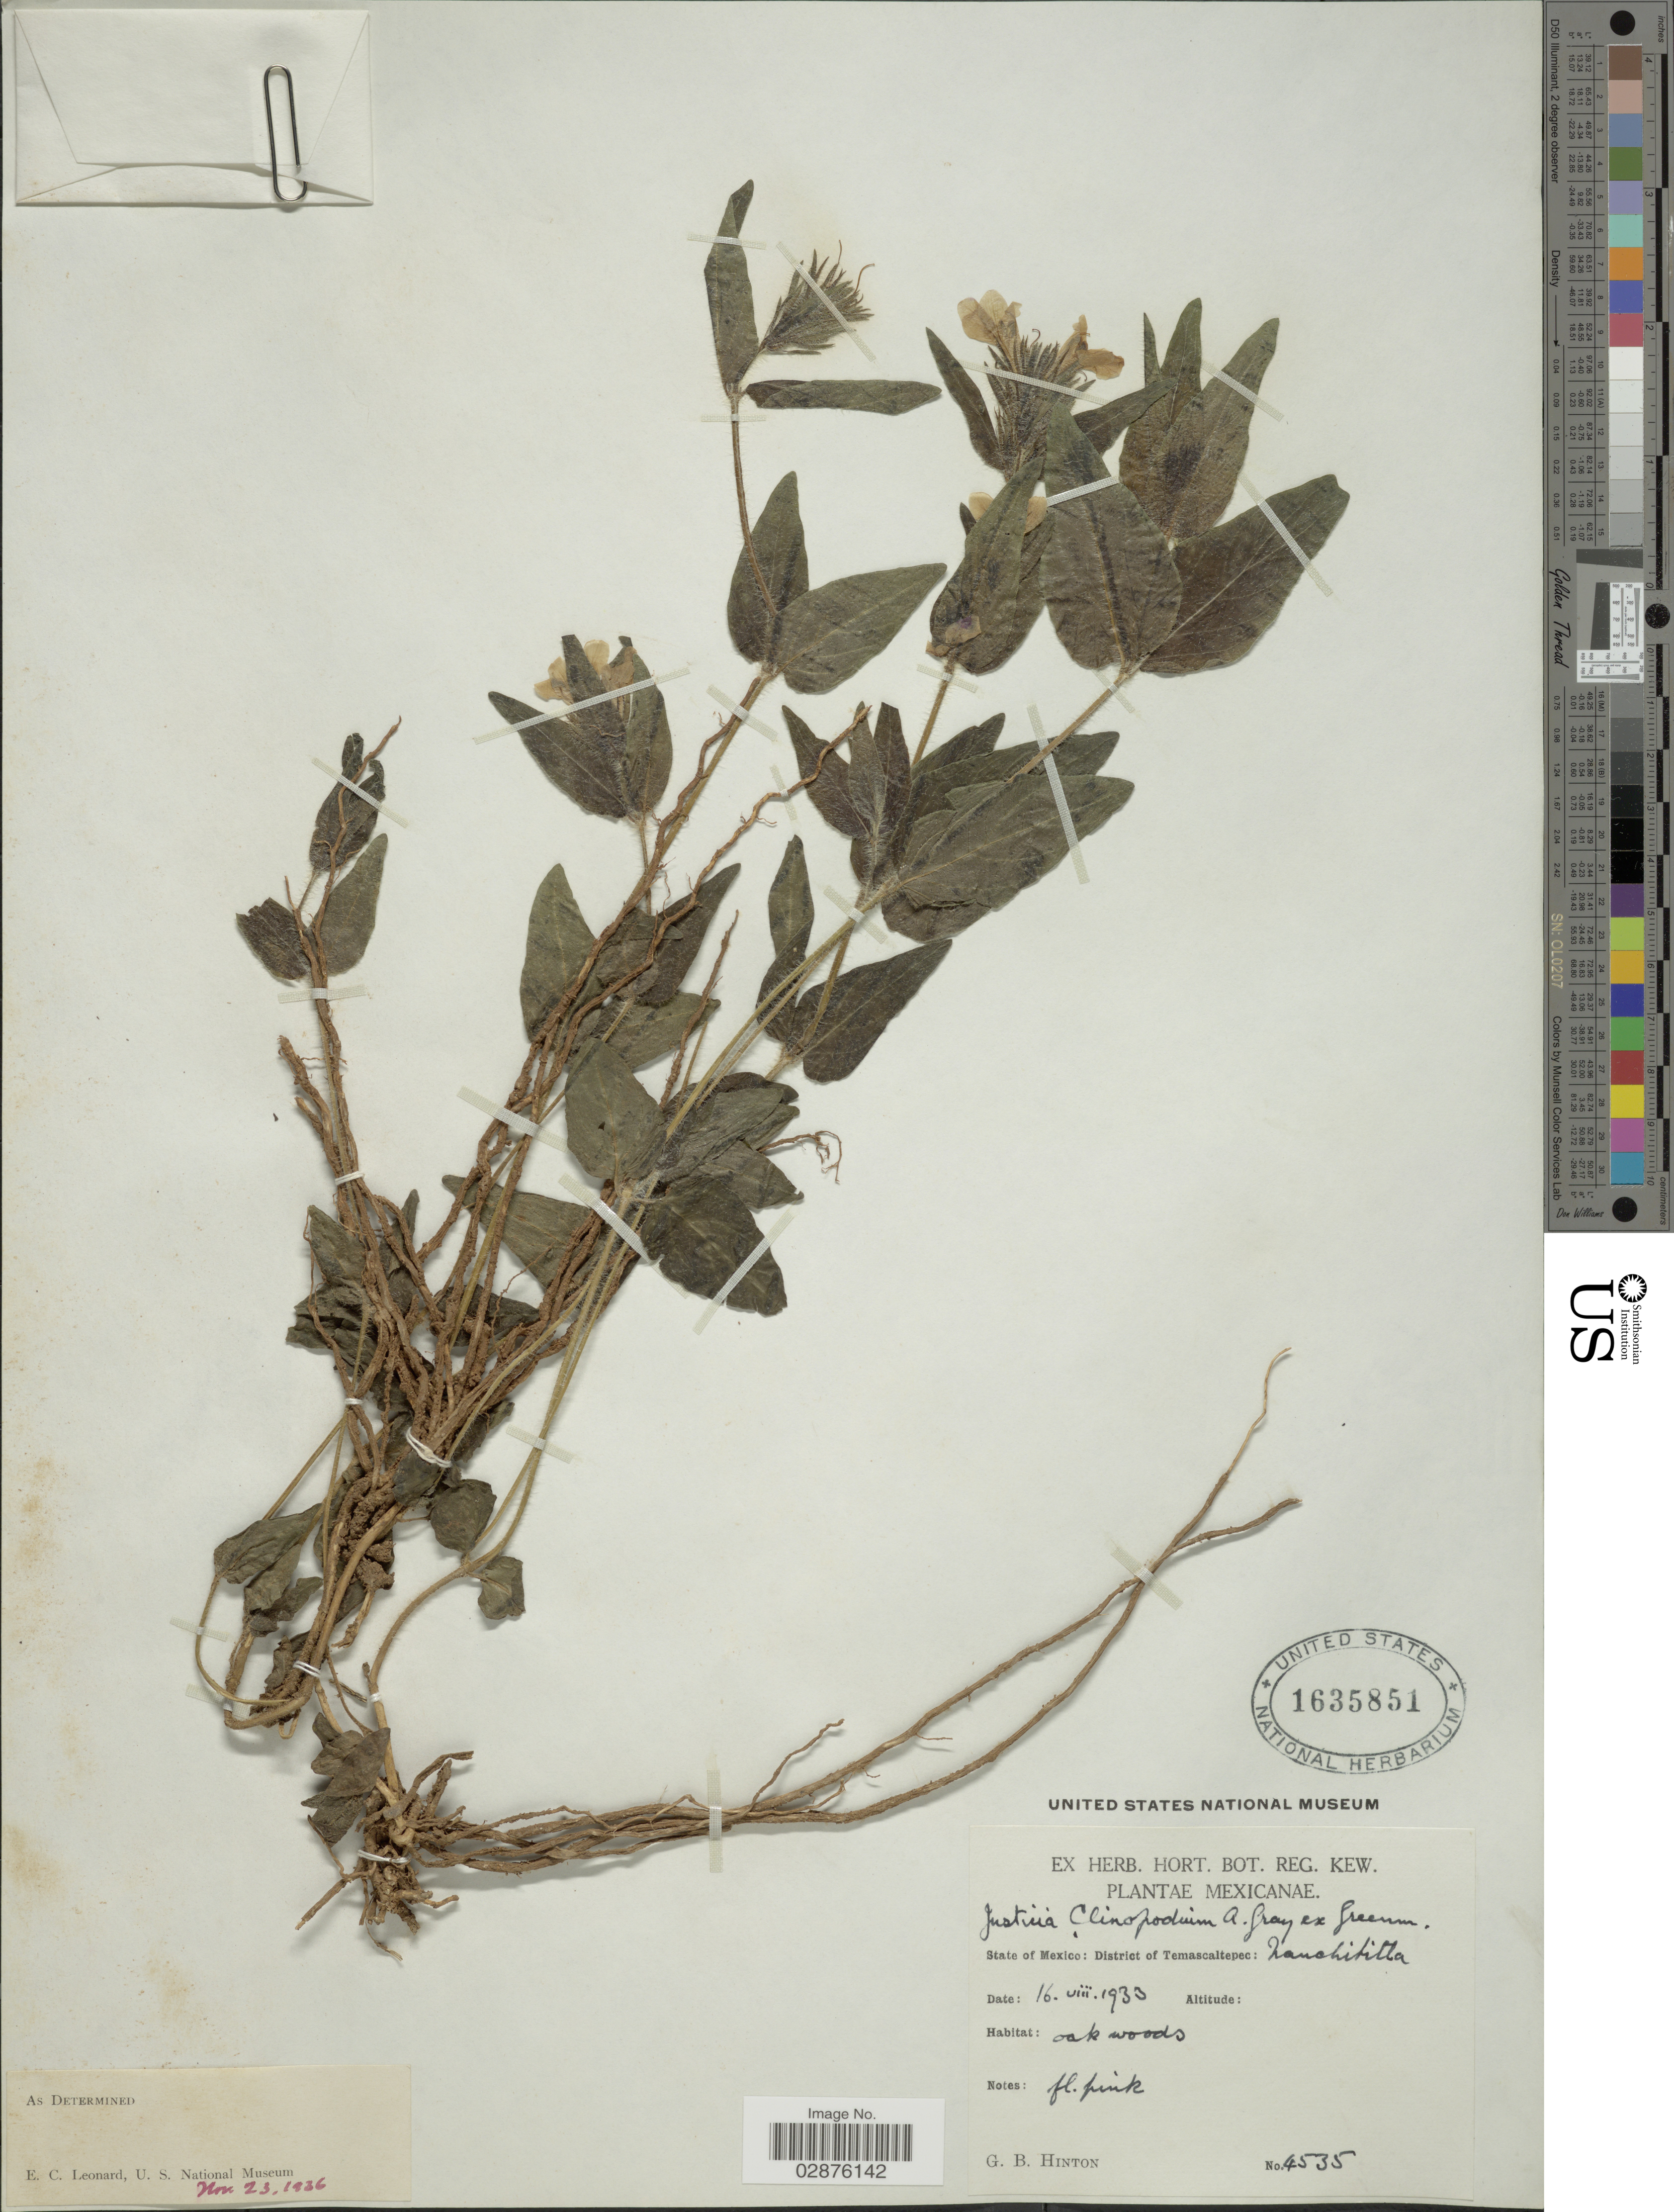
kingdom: Plantae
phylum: Tracheophyta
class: Magnoliopsida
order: Lamiales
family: Acanthaceae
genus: Justicia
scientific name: Justicia clinopodium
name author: A. Gray ex Greenm.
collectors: G. B. Hinton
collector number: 4535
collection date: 1933-08-16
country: Mexico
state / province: México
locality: State of Mexico: District of Temascaltepec: Nanchititla.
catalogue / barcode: US 1635851